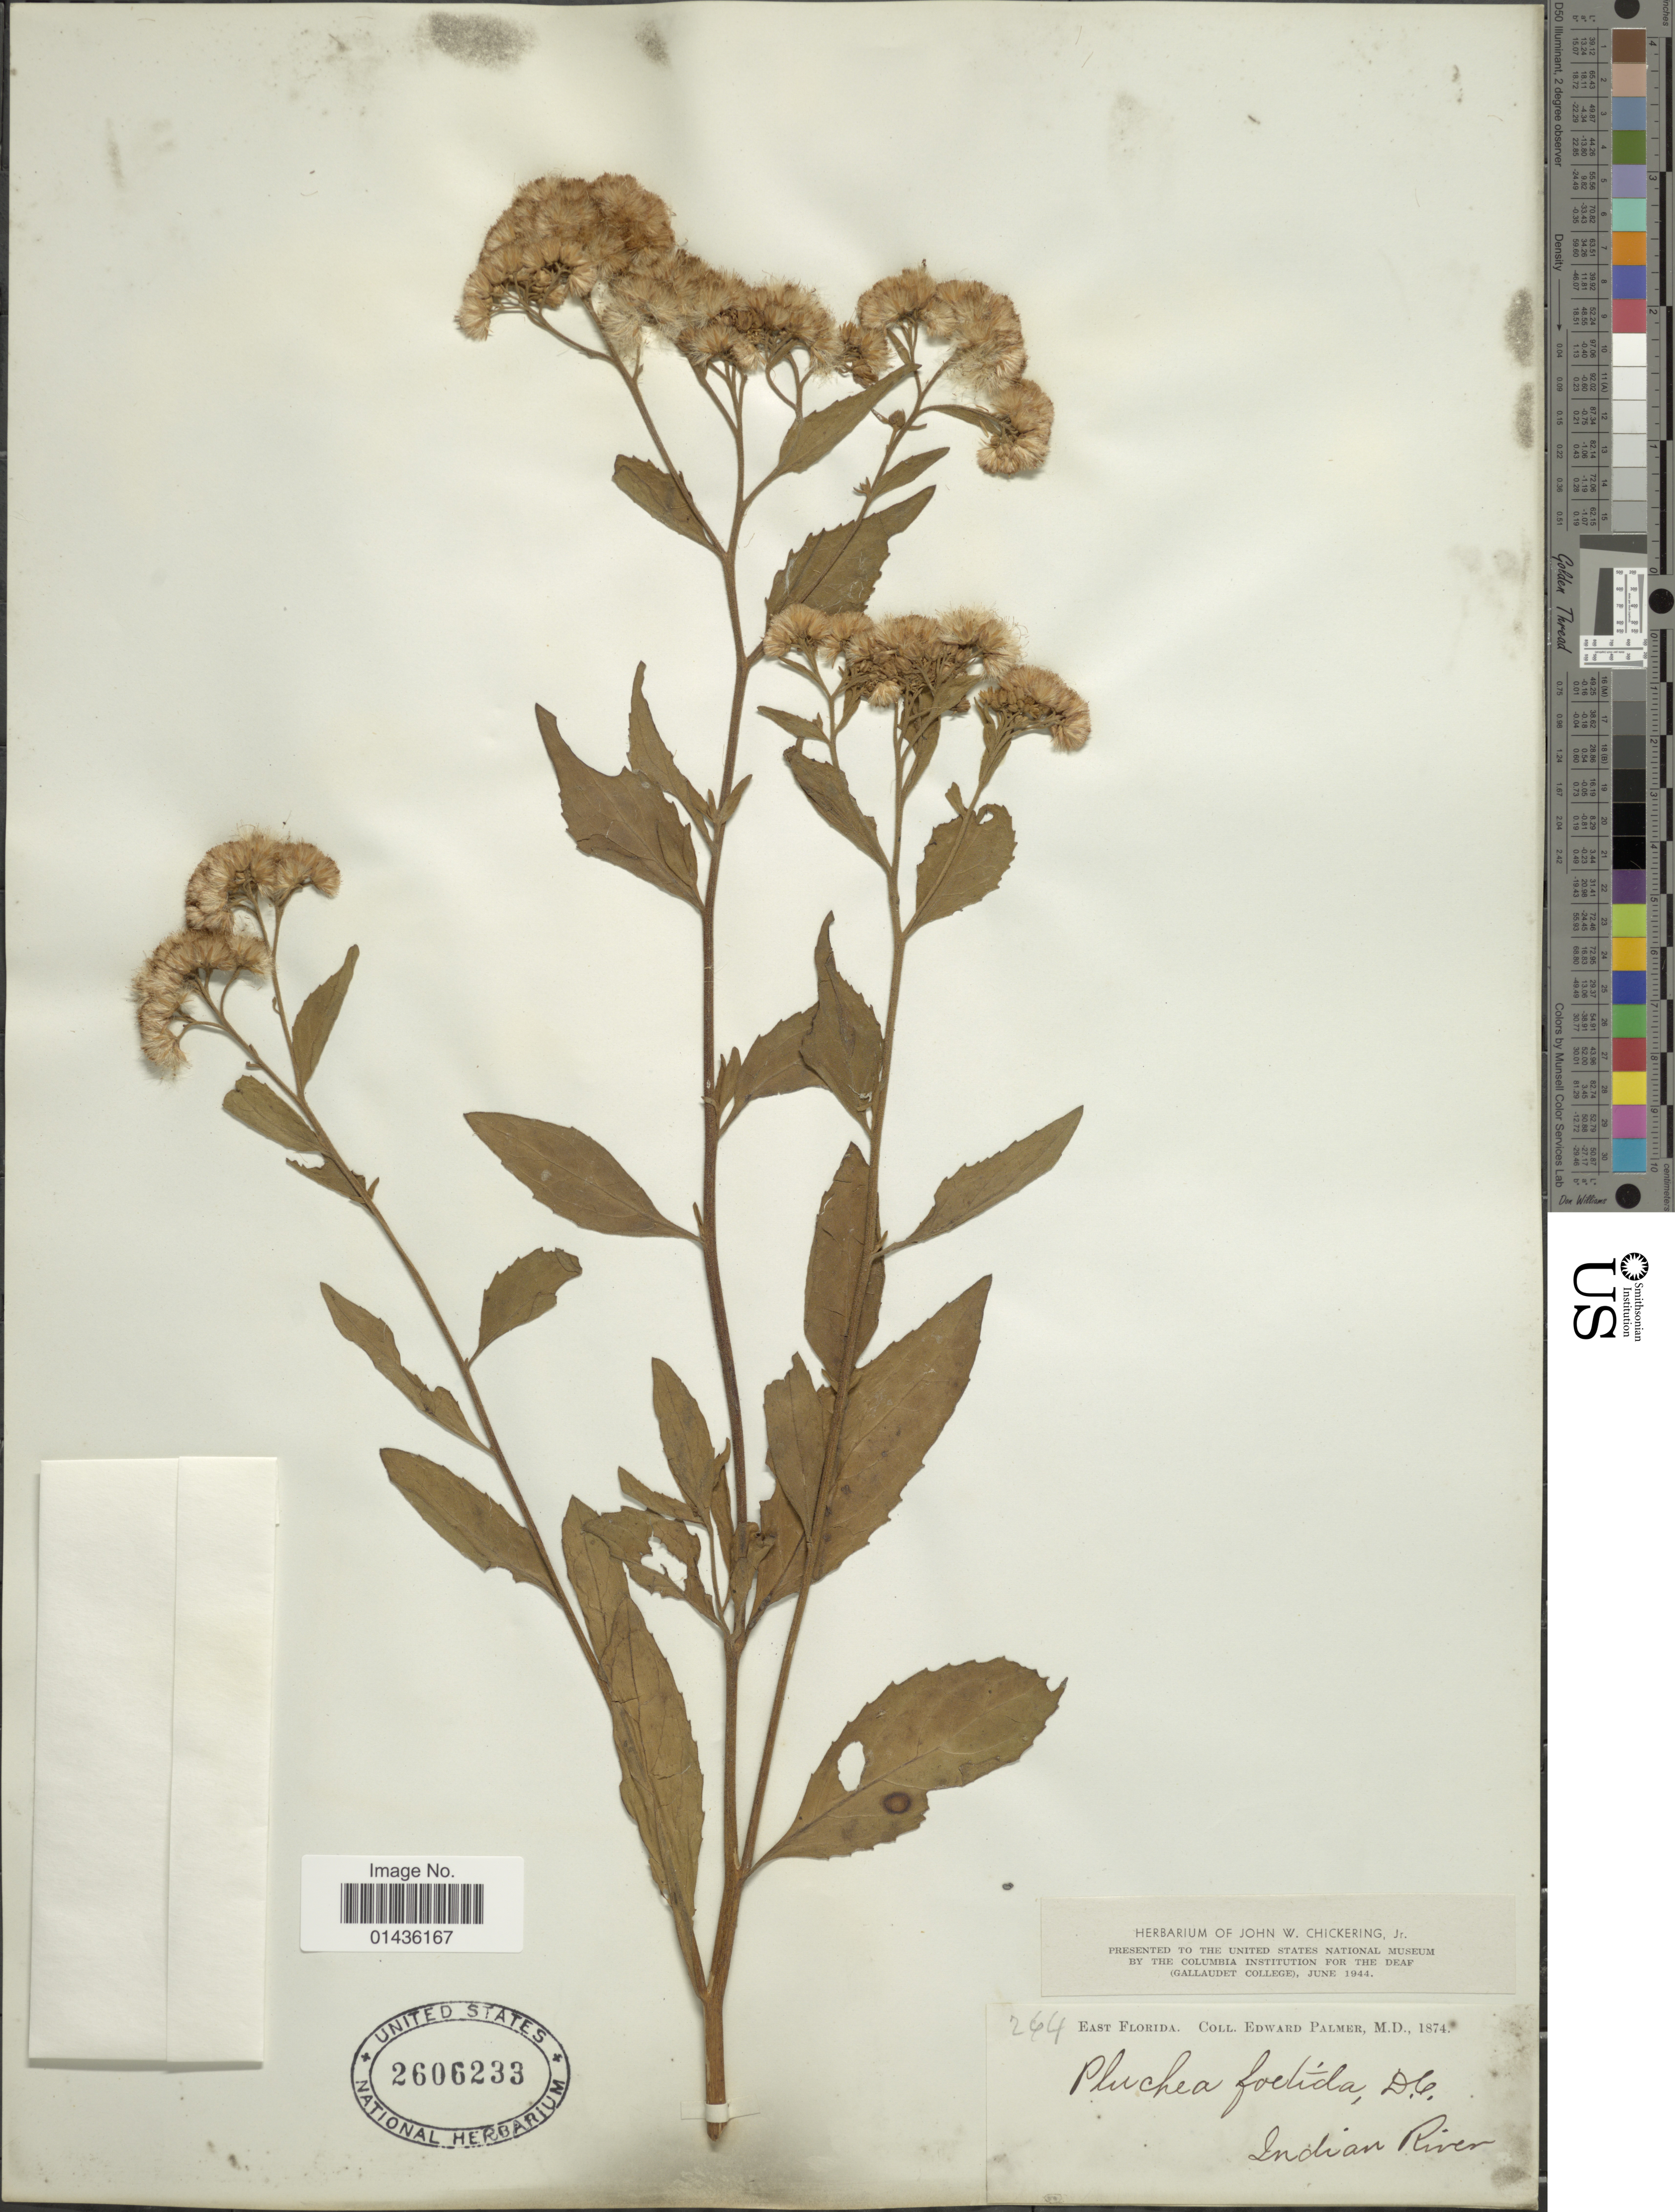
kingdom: Plantae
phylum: Tracheophyta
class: Magnoliopsida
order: Asterales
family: Asteraceae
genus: Pluchea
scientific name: Pluchea foetida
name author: (L.) DC.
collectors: E. Palmer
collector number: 264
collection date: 1874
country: United States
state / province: Florida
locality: East Florida, Indian River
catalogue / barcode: US 2606233